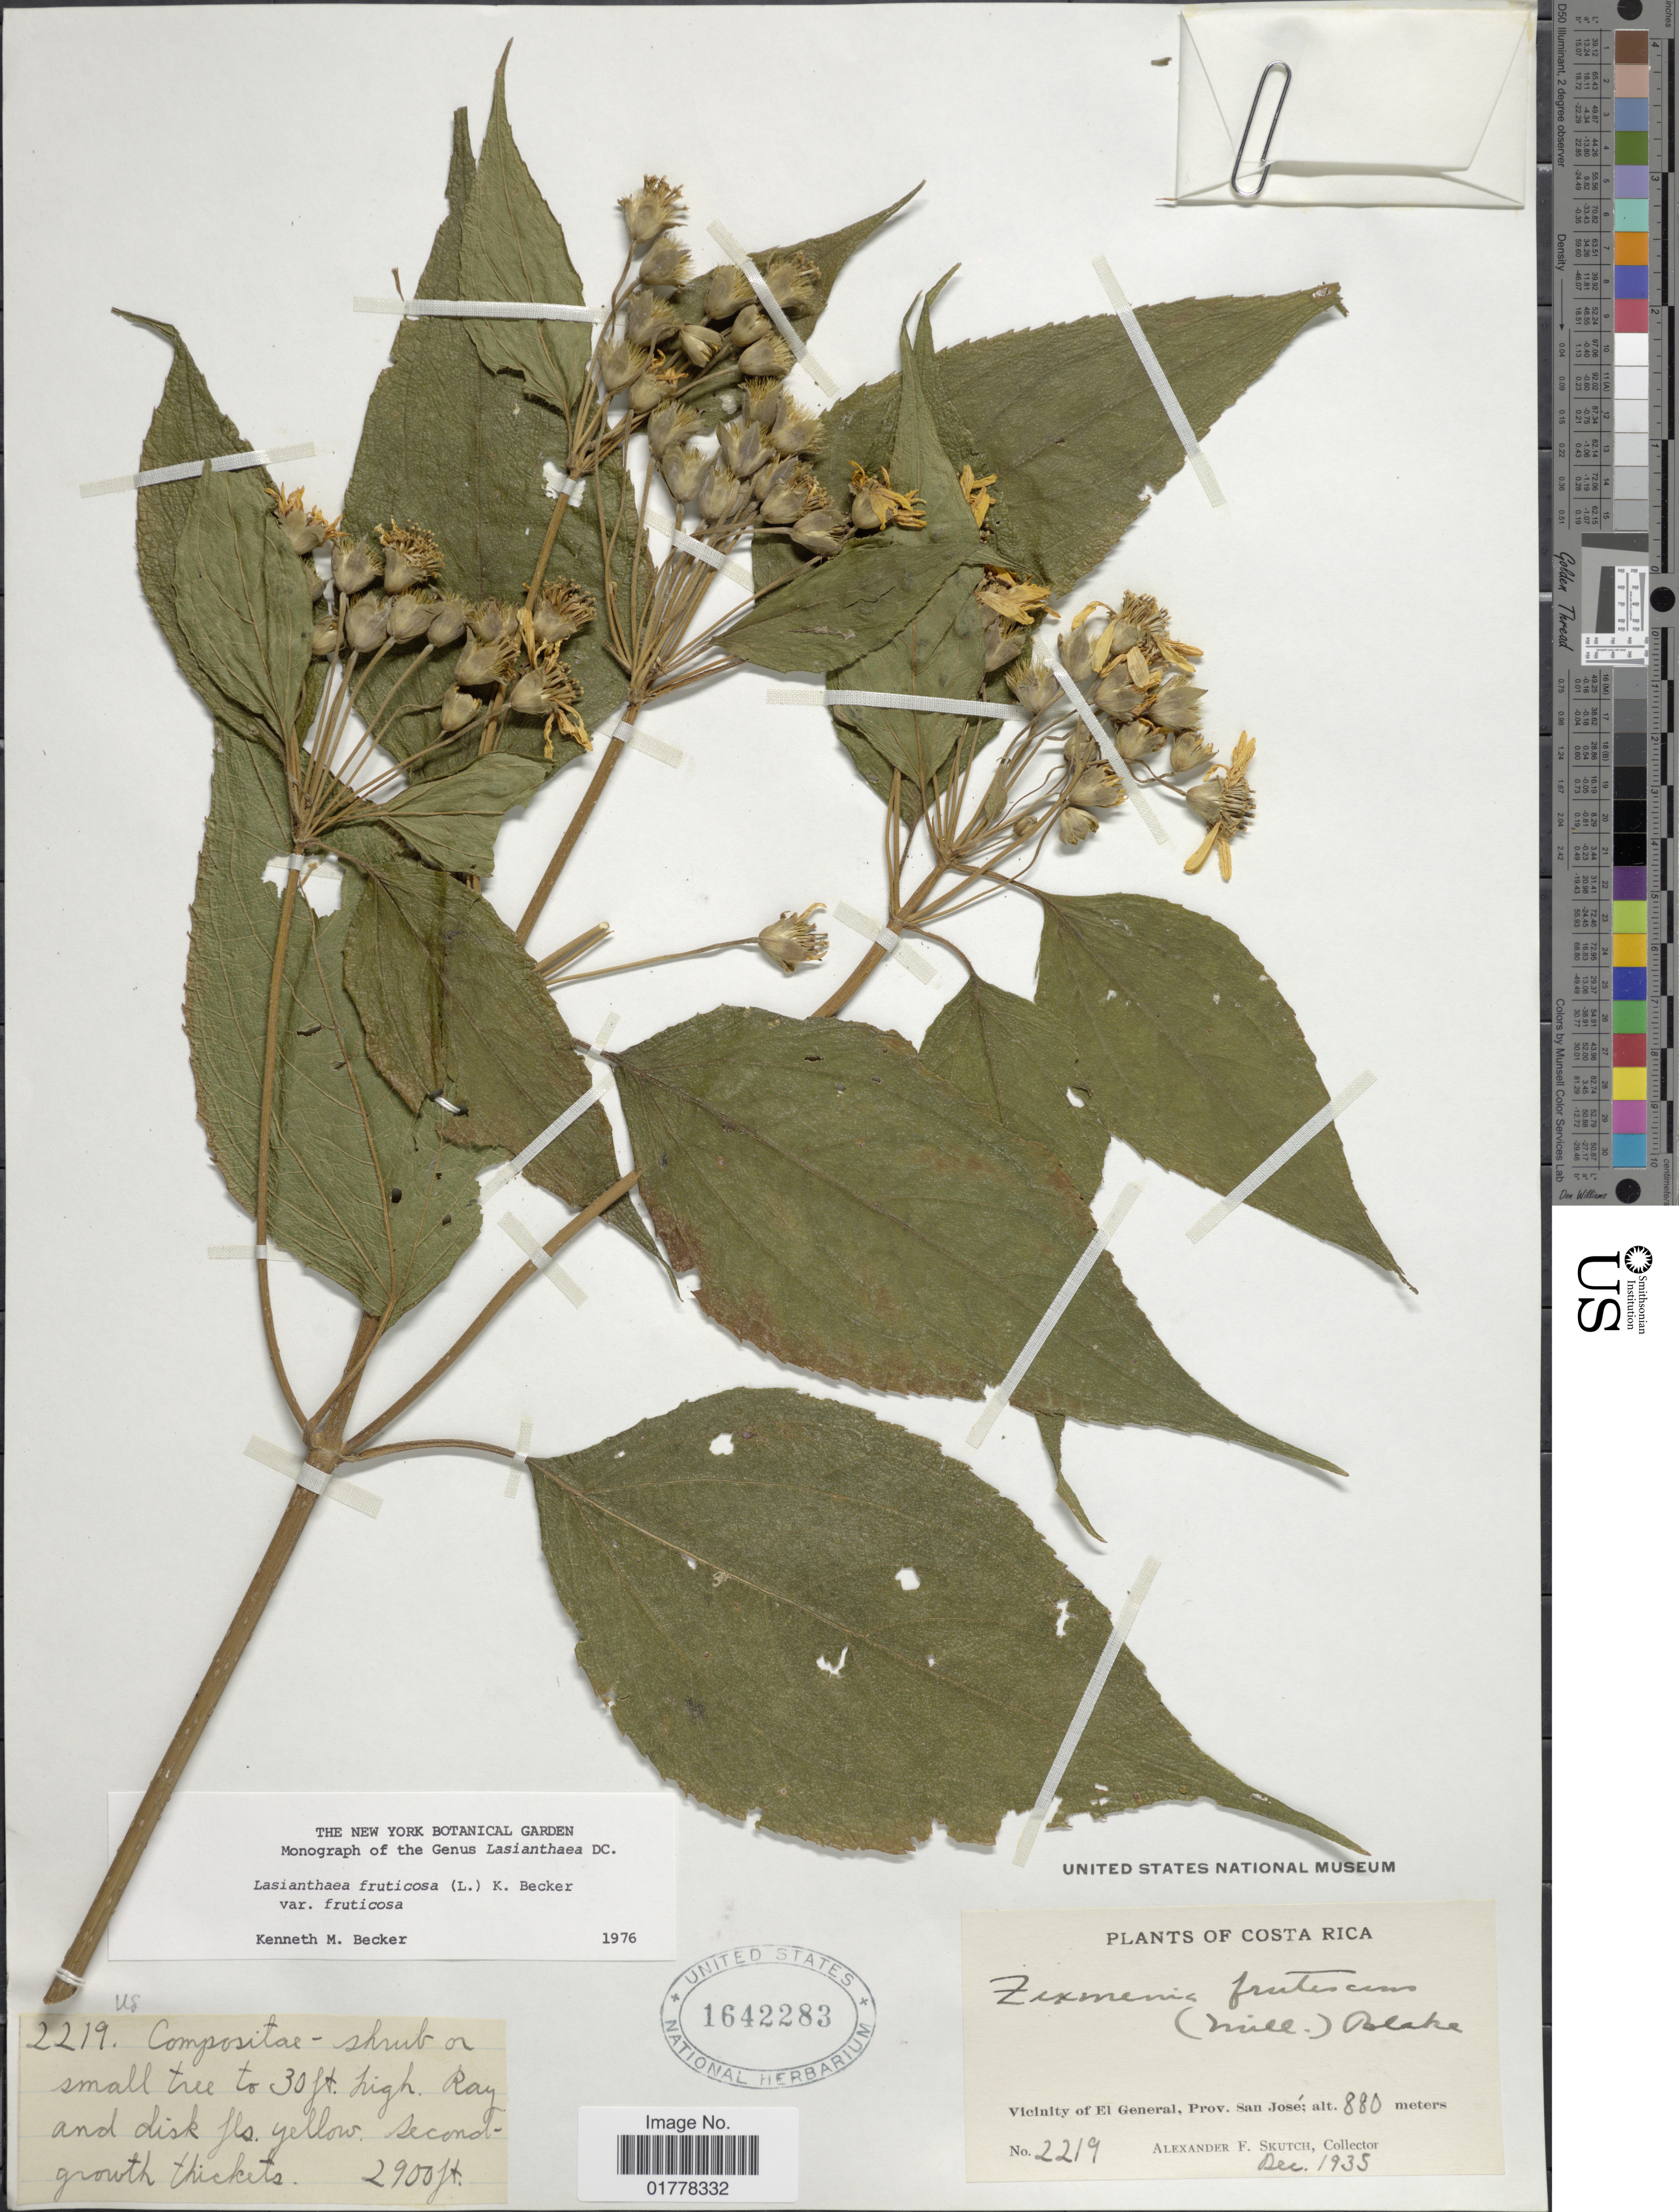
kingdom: Plantae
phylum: Tracheophyta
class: Magnoliopsida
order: Asterales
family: Asteraceae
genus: Lasianthaea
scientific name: Lasianthaea fruticosa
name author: (L.) K.M. Becker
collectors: A. F. Skutch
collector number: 2219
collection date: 1935-12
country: Costa Rica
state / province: San José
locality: Vicinity of El General, Prov. San José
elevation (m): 880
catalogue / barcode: US 1642283